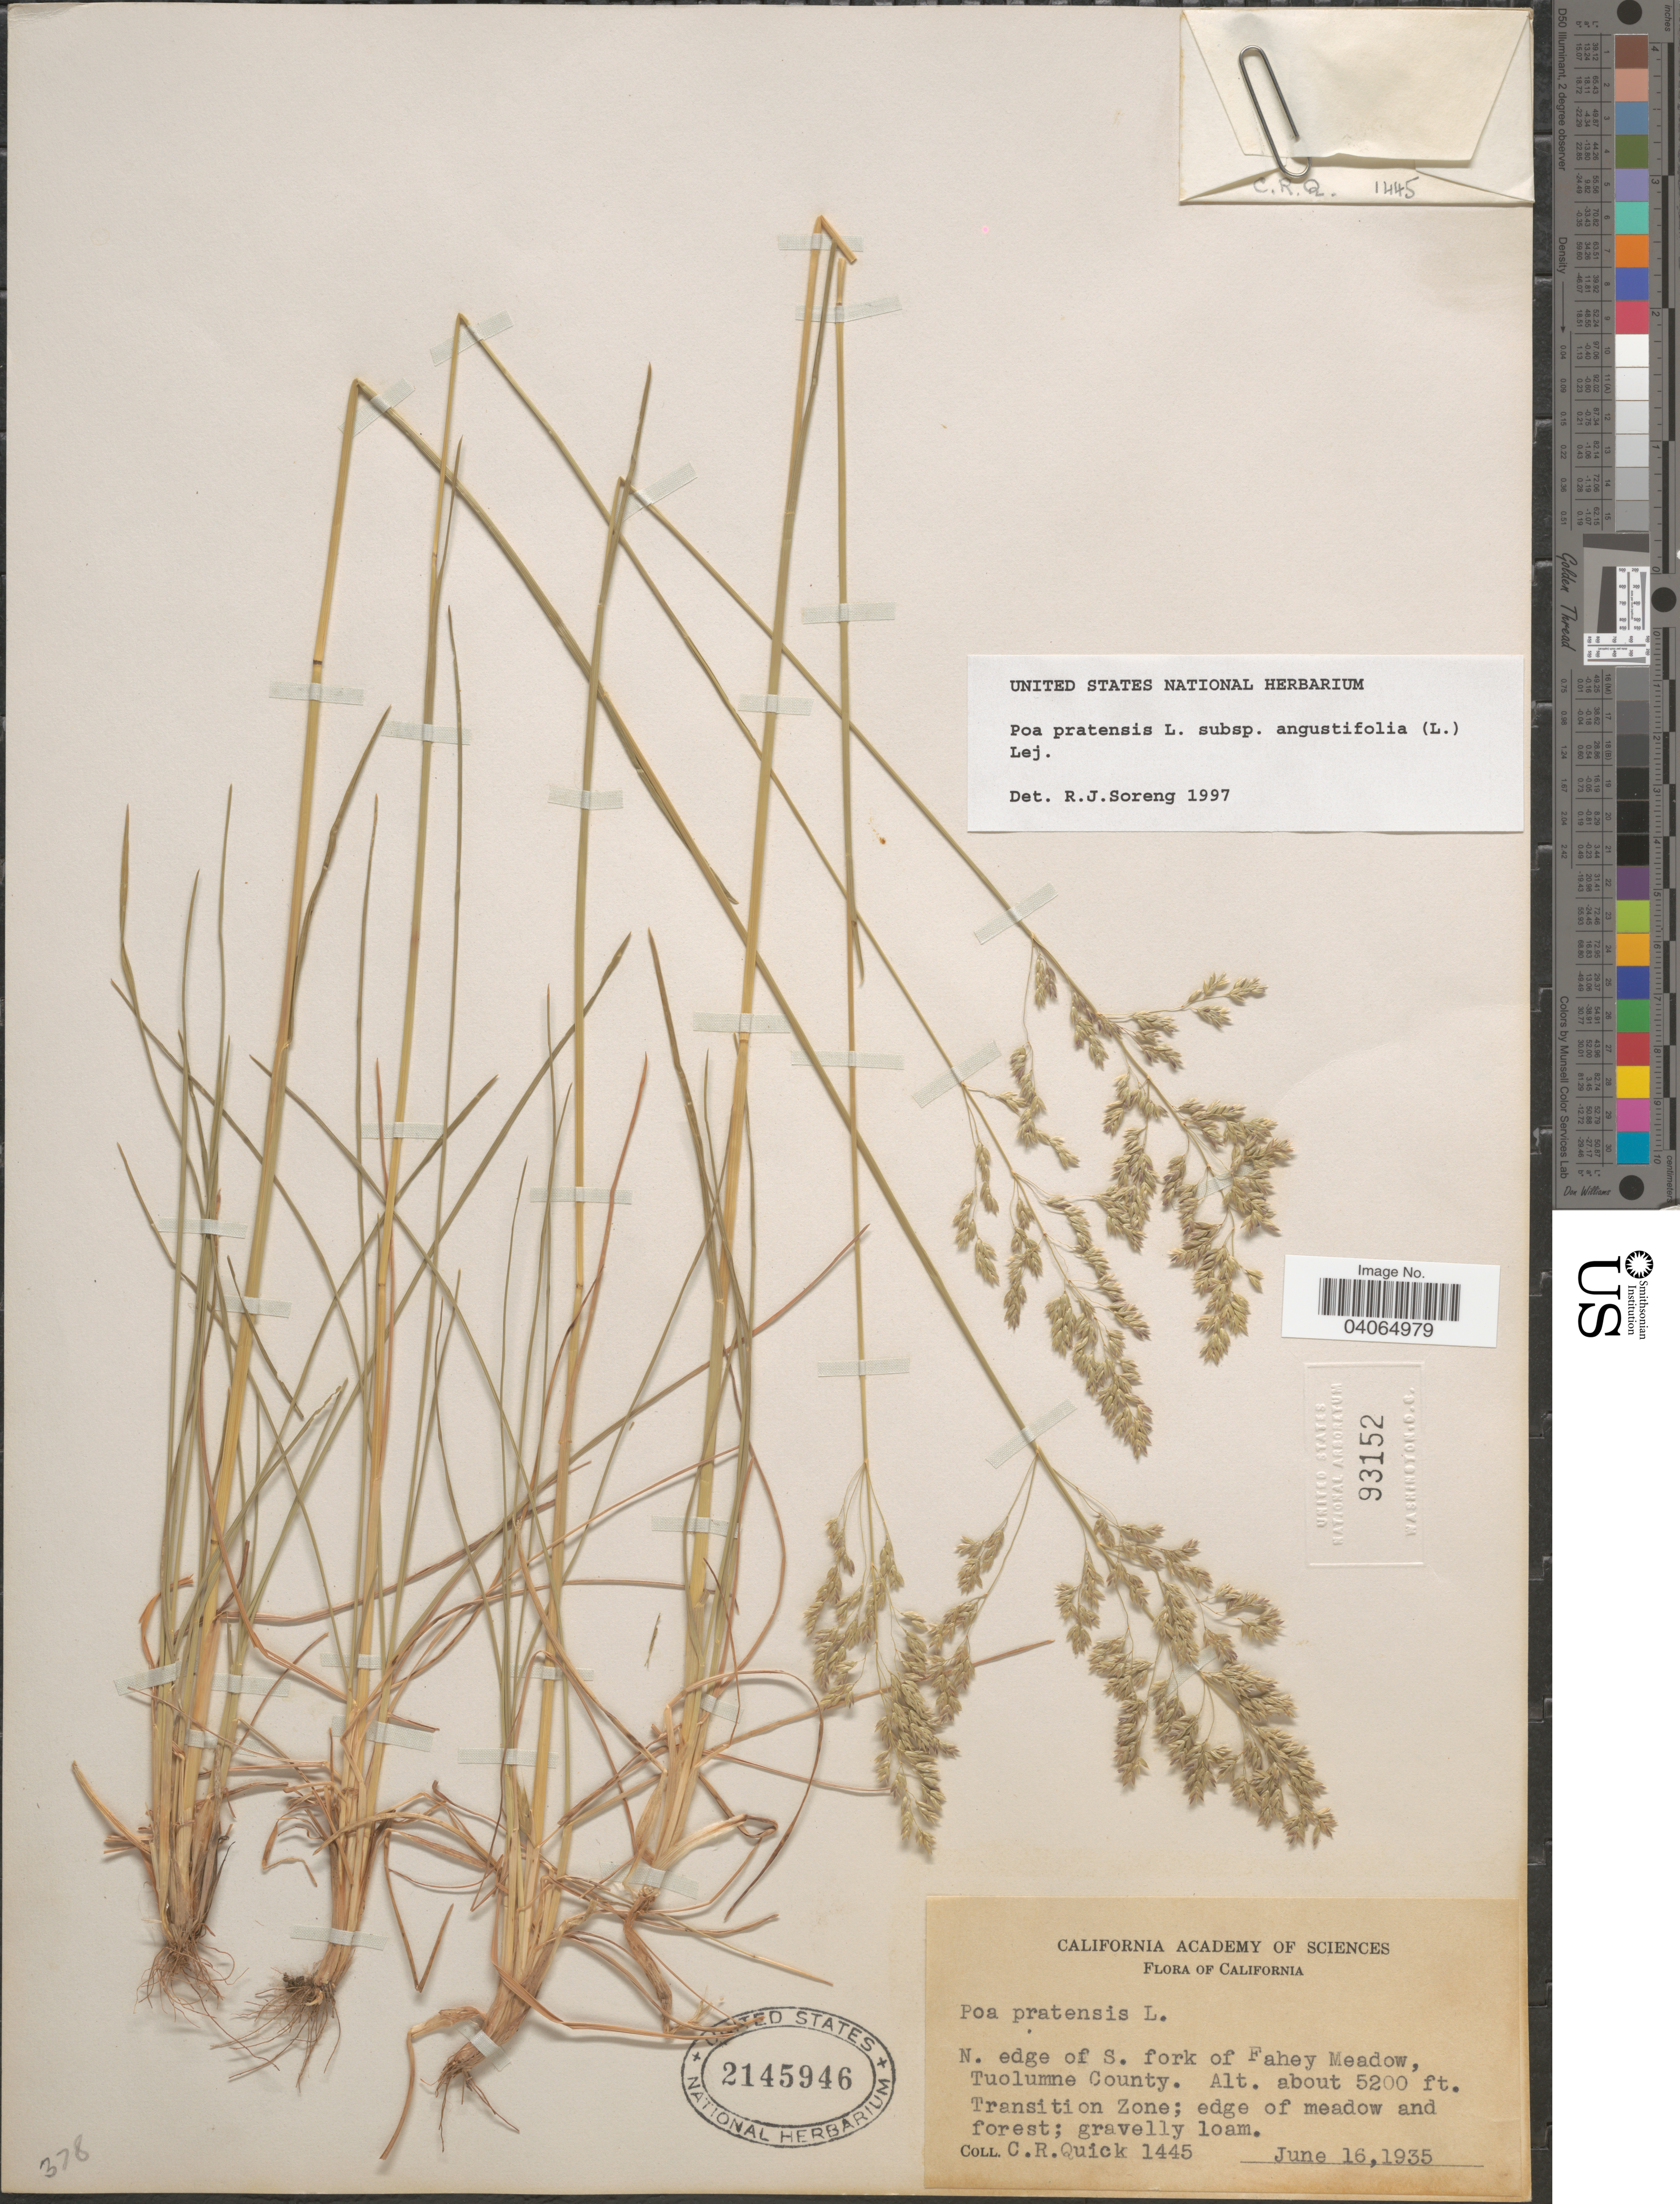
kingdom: Plantae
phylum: Tracheophyta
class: Liliopsida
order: Poales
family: Poaceae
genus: Poa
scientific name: Poa pratensis subsp. angustifolia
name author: (L.) Lej.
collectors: C. Quick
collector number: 1445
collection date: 1935-06-16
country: United States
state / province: California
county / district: Tuolumne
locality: N. edge of S. fork of Fahey Meadow, Tuolumne County. Transition Zone.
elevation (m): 1585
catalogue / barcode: US 2145946